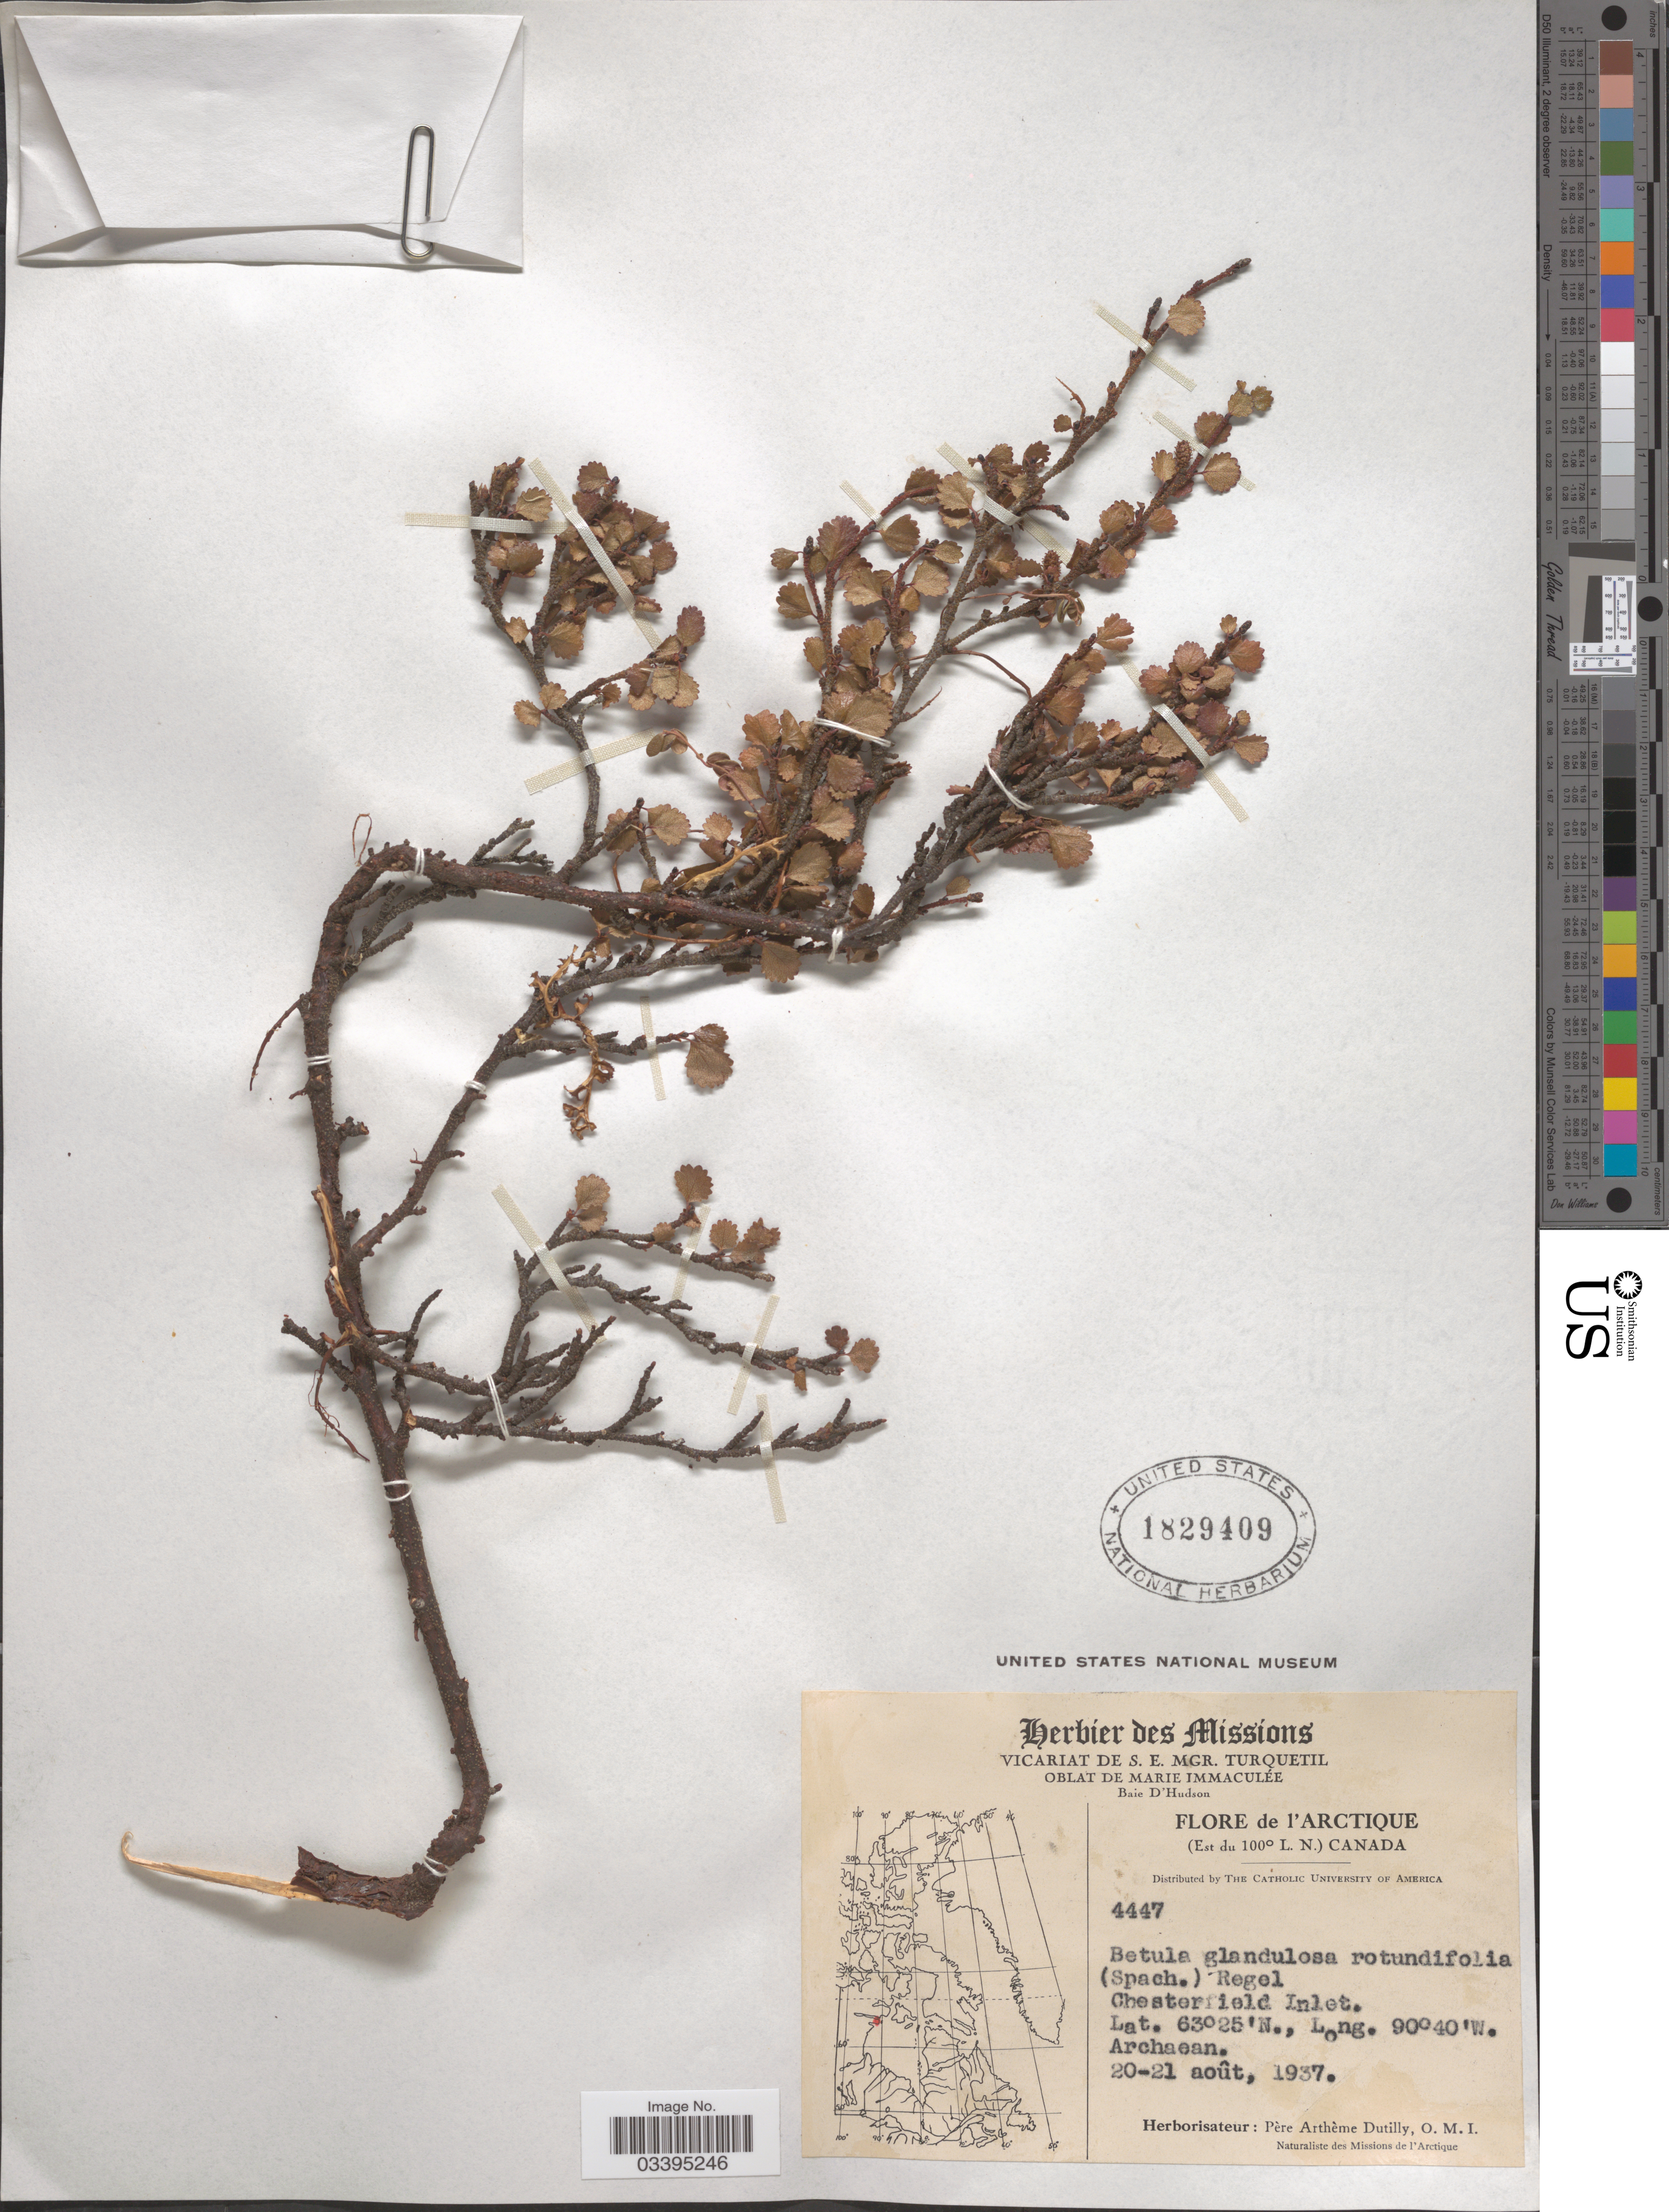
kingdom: Plantae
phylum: Tracheophyta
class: Magnoliopsida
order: Fagales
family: Betulaceae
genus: Betula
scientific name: Betula glandulosa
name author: Michx.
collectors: P. Dutilly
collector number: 4447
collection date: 1937-08-20/1937-08-21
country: Canada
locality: Arctique. Chesterfield Inlet. Archaean.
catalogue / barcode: US 1829409